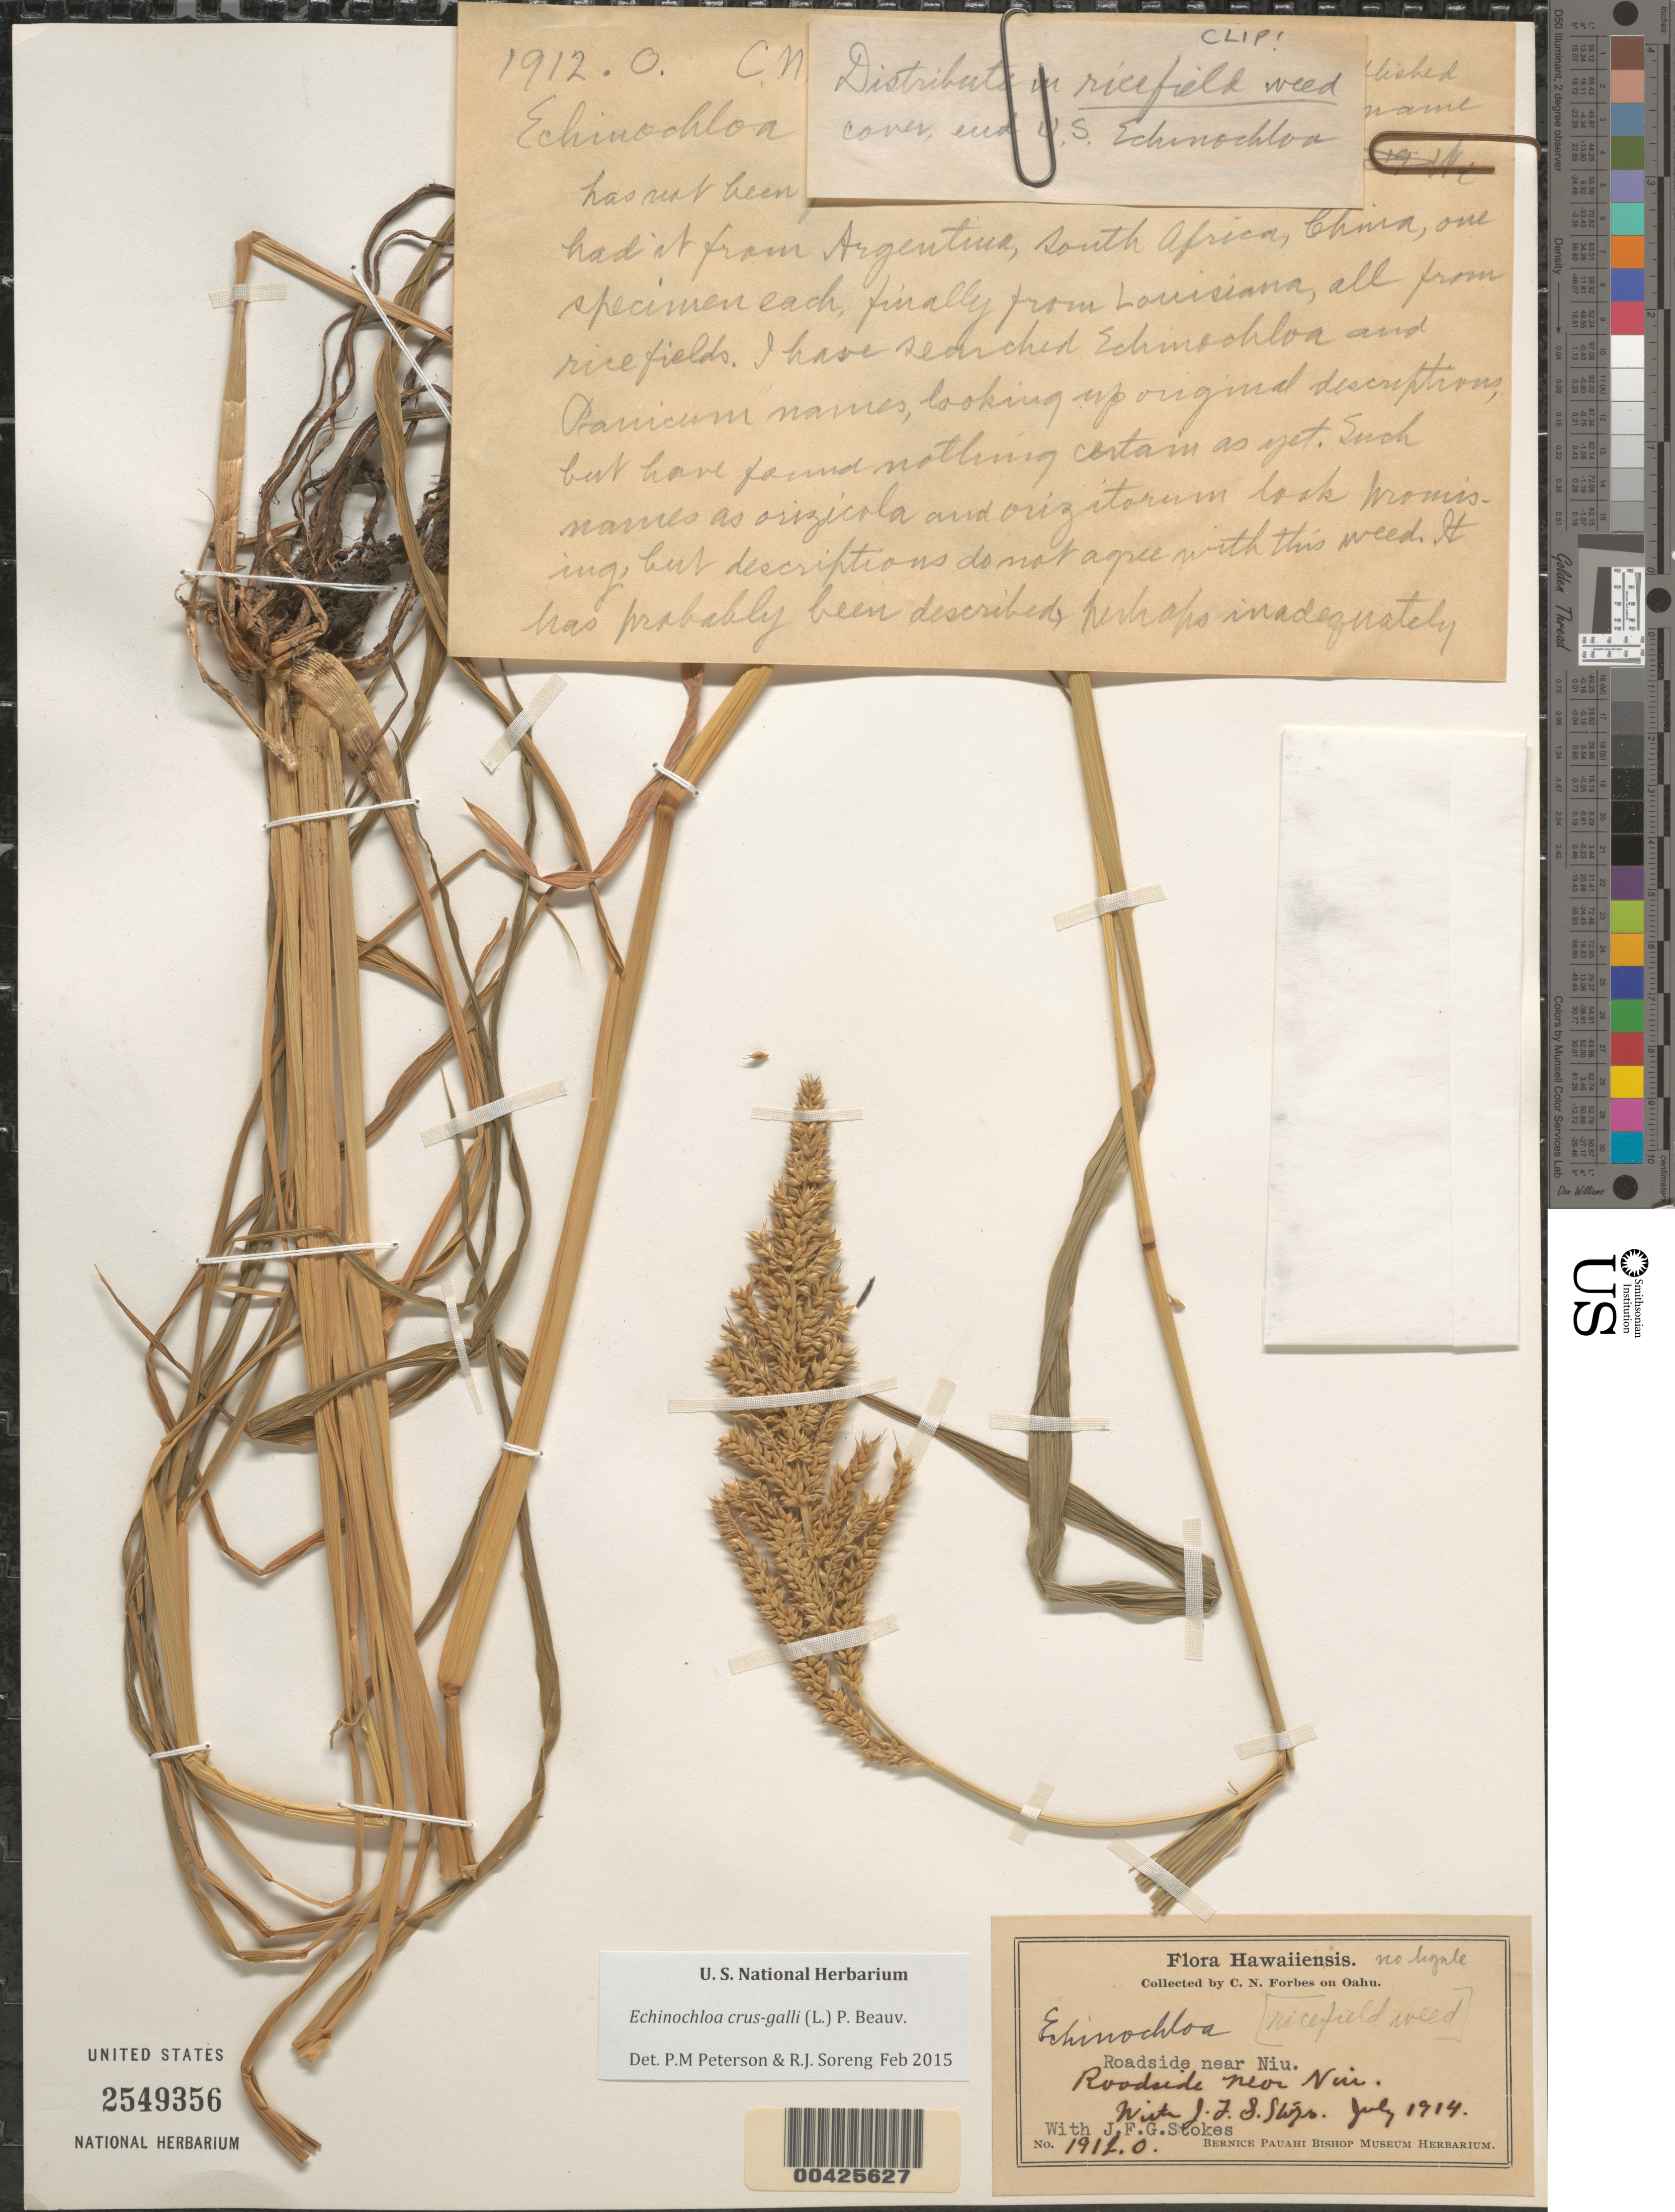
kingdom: Plantae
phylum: Tracheophyta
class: Liliopsida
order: Poales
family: Poaceae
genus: Echinochloa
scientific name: Echinochloa crus-galli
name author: (L.) P. Beauv.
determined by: Peterson, Paul M.; Soreng, Robert J.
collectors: C. N. Forbes & J. F. G. Stokes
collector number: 1912.O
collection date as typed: Jul 1914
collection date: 1914-07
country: United States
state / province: Hawaii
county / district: Honolulu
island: Oahu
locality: Roadside near Niu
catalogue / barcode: US 2549356